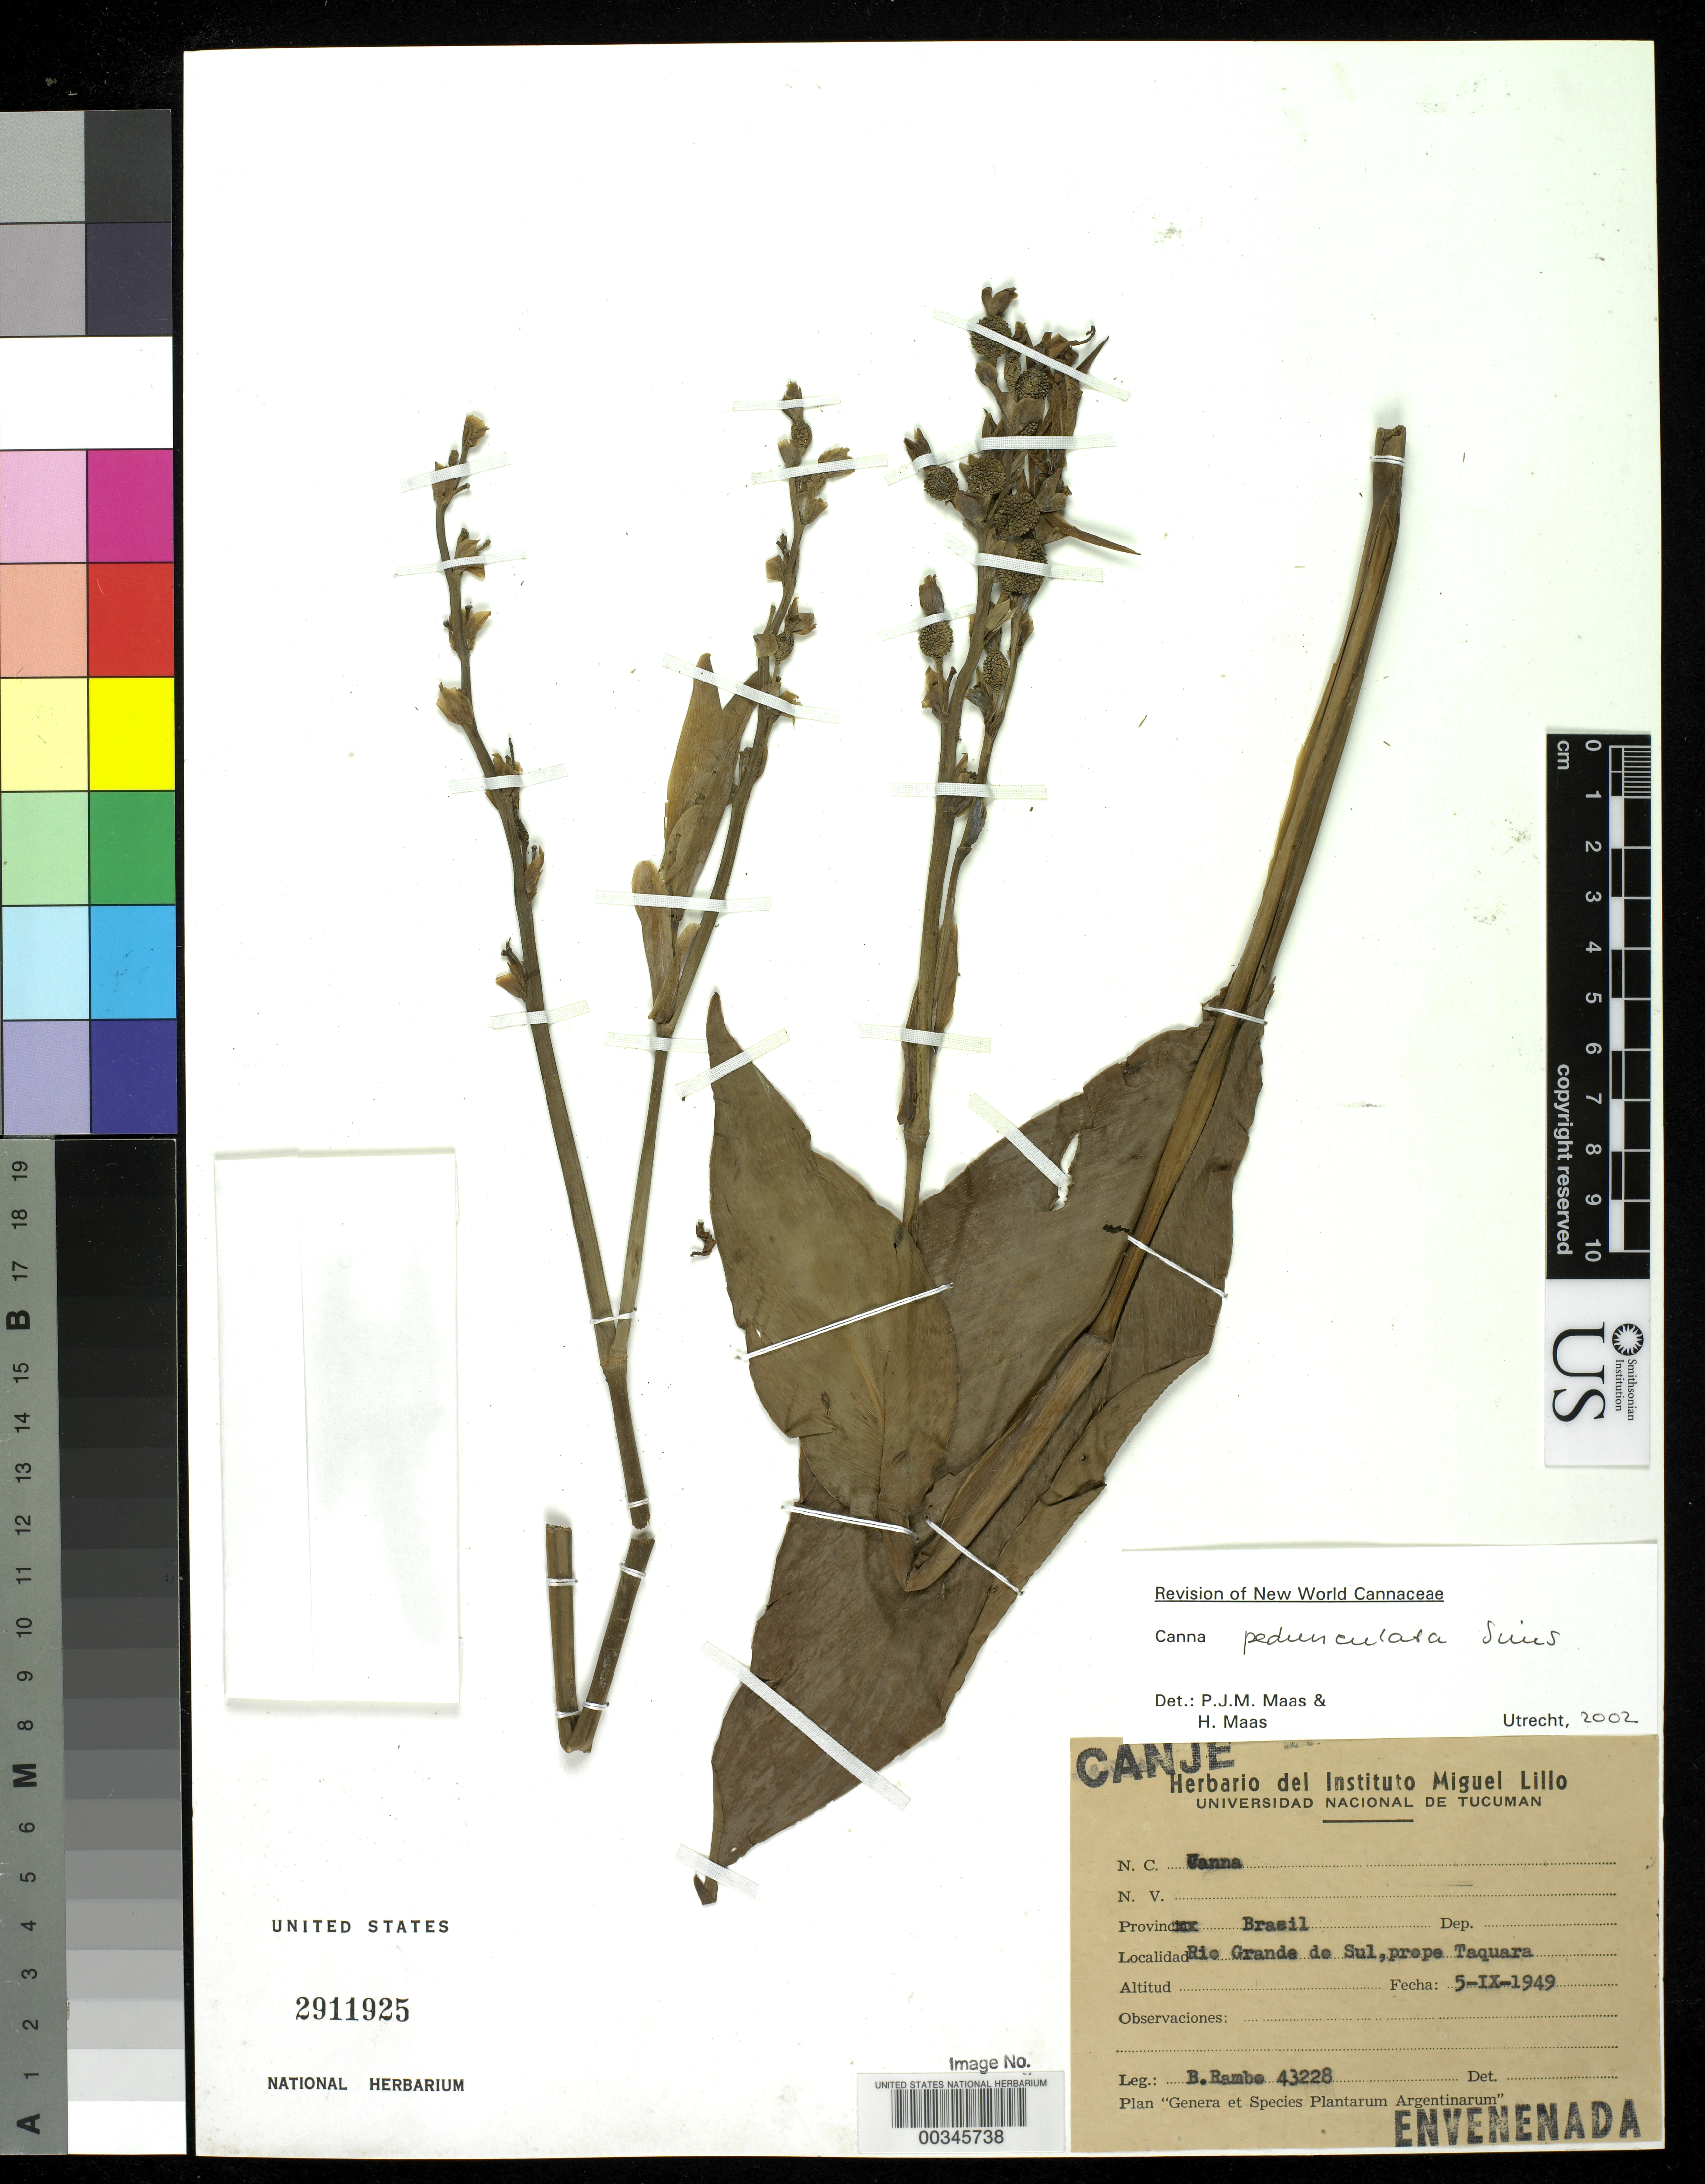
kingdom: Plantae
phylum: Tracheophyta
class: Liliopsida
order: Zingiberales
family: Cannaceae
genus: Canna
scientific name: Canna pedunculata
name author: Sims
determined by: Maas, Paul J. M.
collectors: B. Rambo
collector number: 43228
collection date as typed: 05 Sep 1949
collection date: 1949-09-05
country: Brazil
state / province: Rio Grande do Sul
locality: Prope taquara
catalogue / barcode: US 2911925